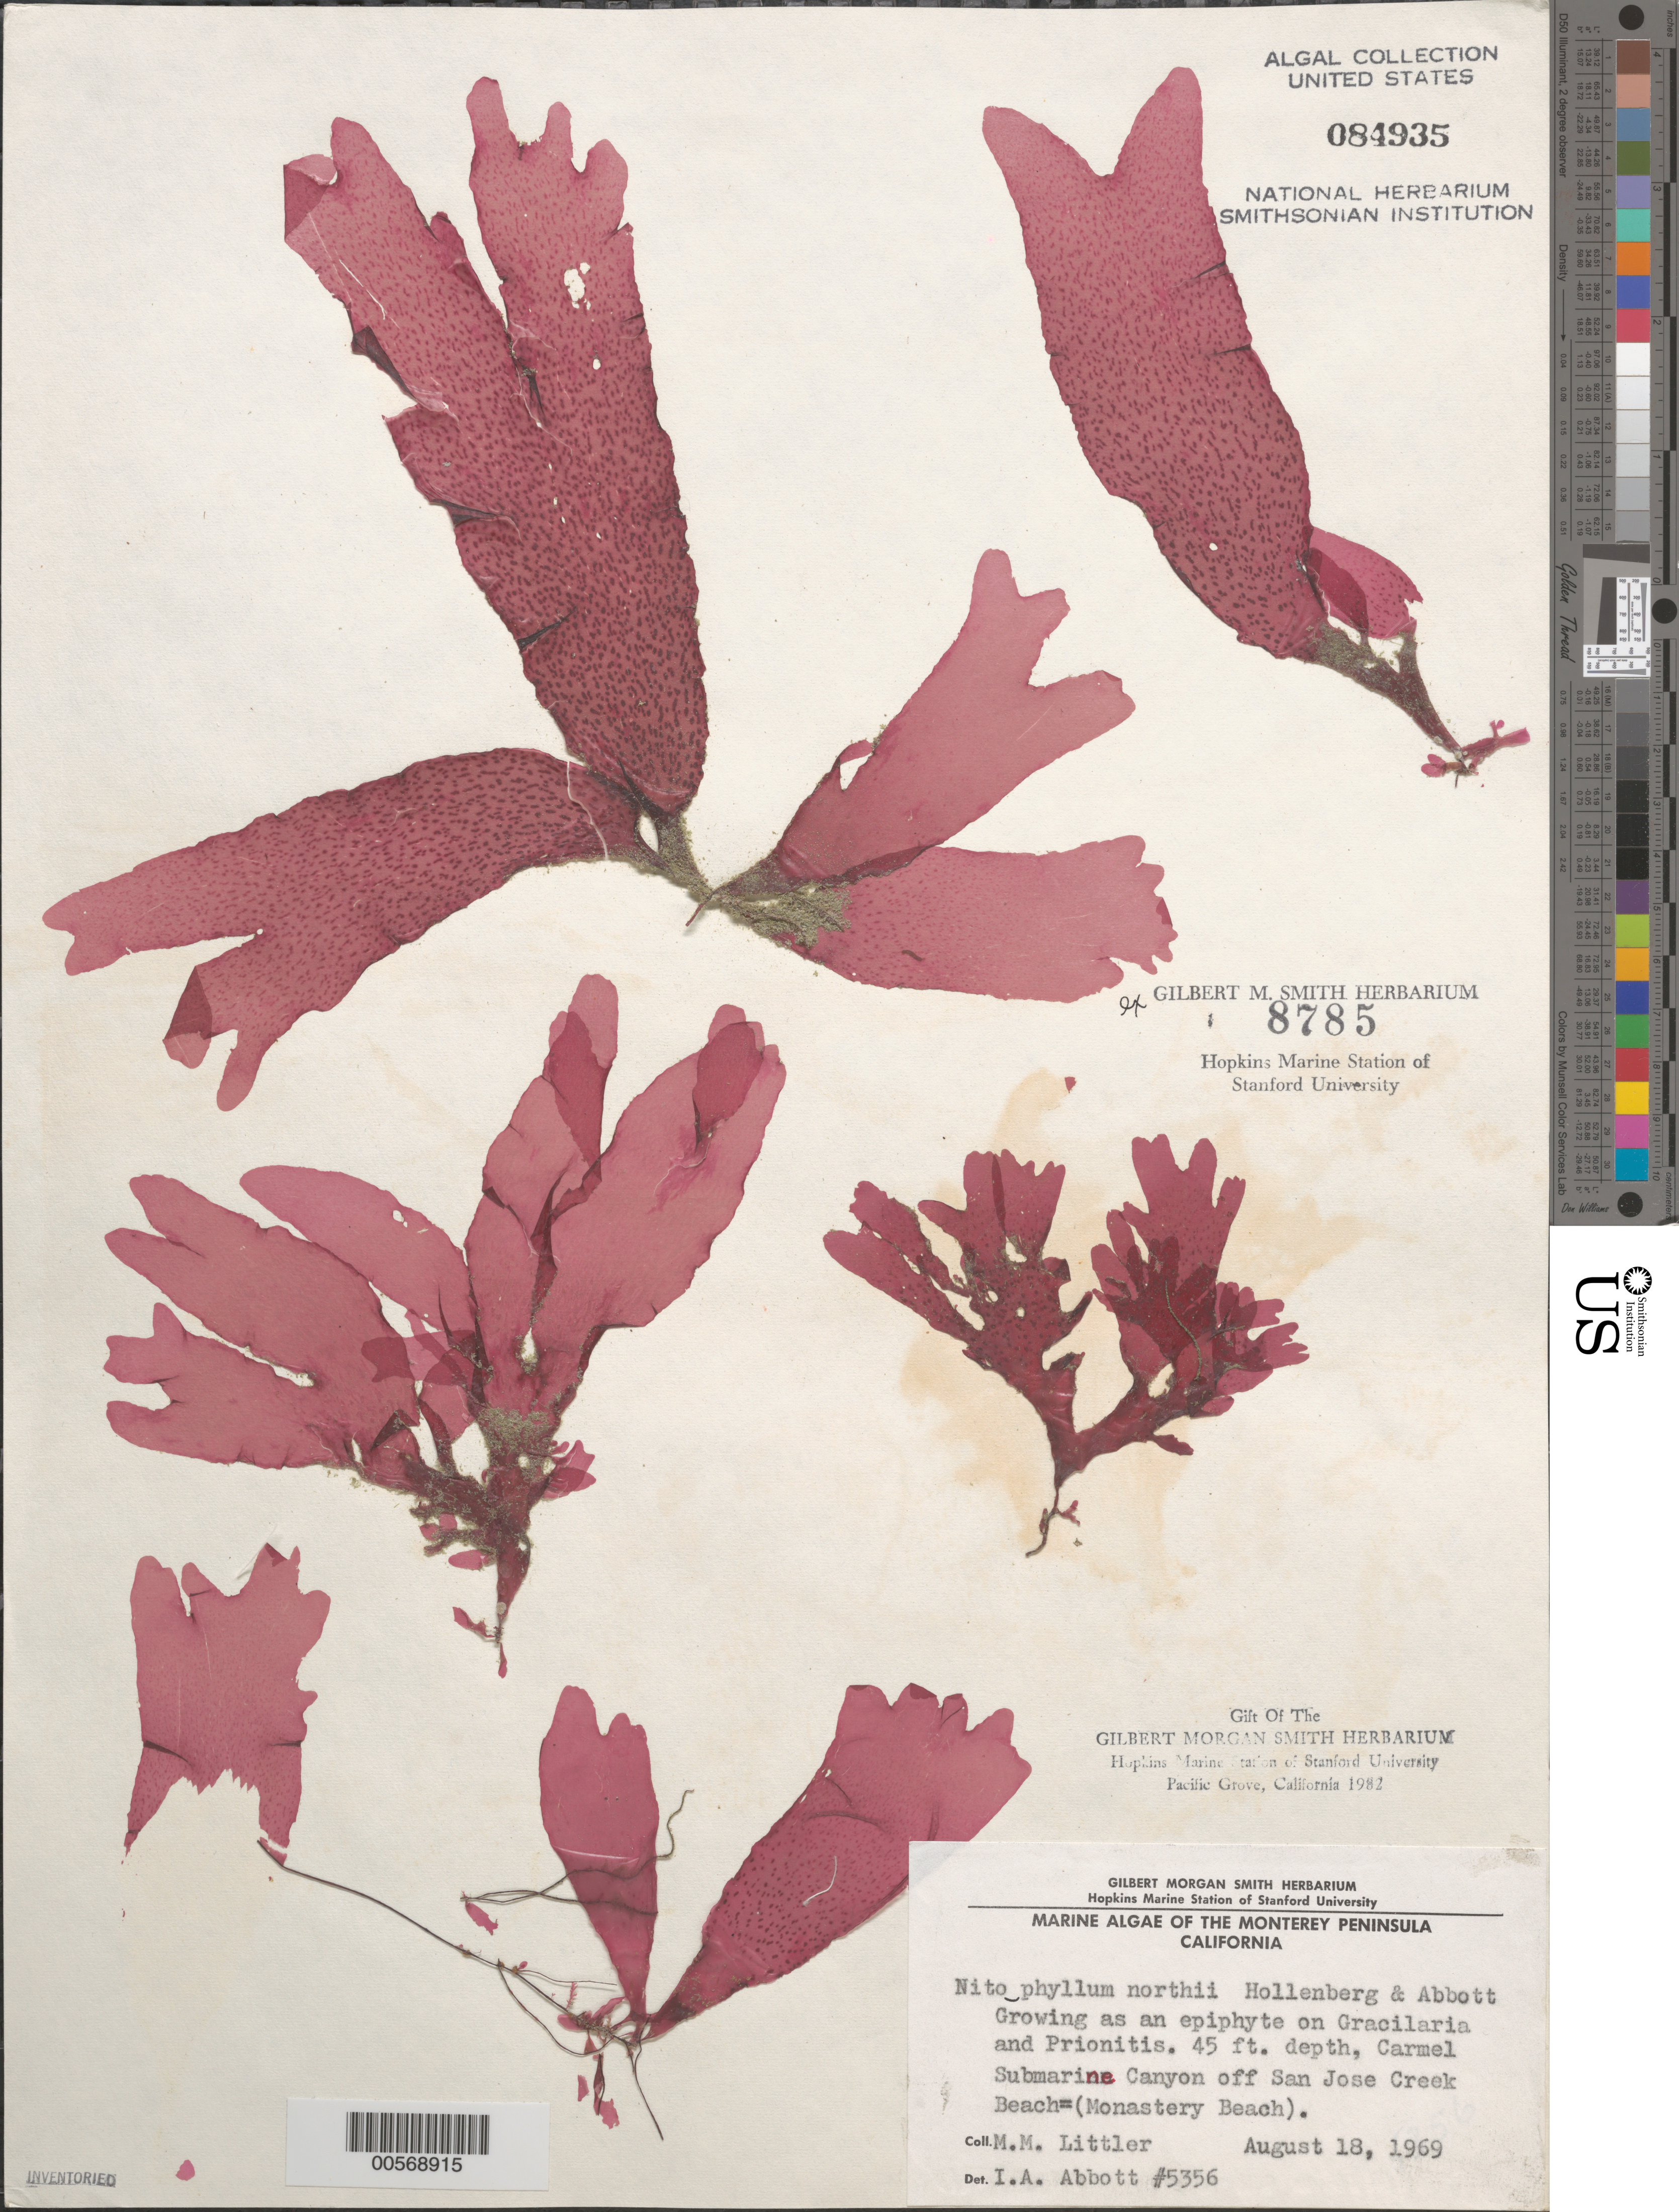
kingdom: Plantae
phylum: Rhodophyta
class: Florideophyceae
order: Ceramiales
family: Delesseriaceae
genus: Nitophyllum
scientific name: Nitophyllum northii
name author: Hollenb. & I.A. Abbott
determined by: Abbott, Isabella A.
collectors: M. M. Littler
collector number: IAA 5356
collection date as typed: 18 Aug 1969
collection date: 1969-08-18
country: United States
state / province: California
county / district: Monterey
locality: Carmel Submarine Canyon, off San Jose Creek Beach (Monastery Beach)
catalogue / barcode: US 84935